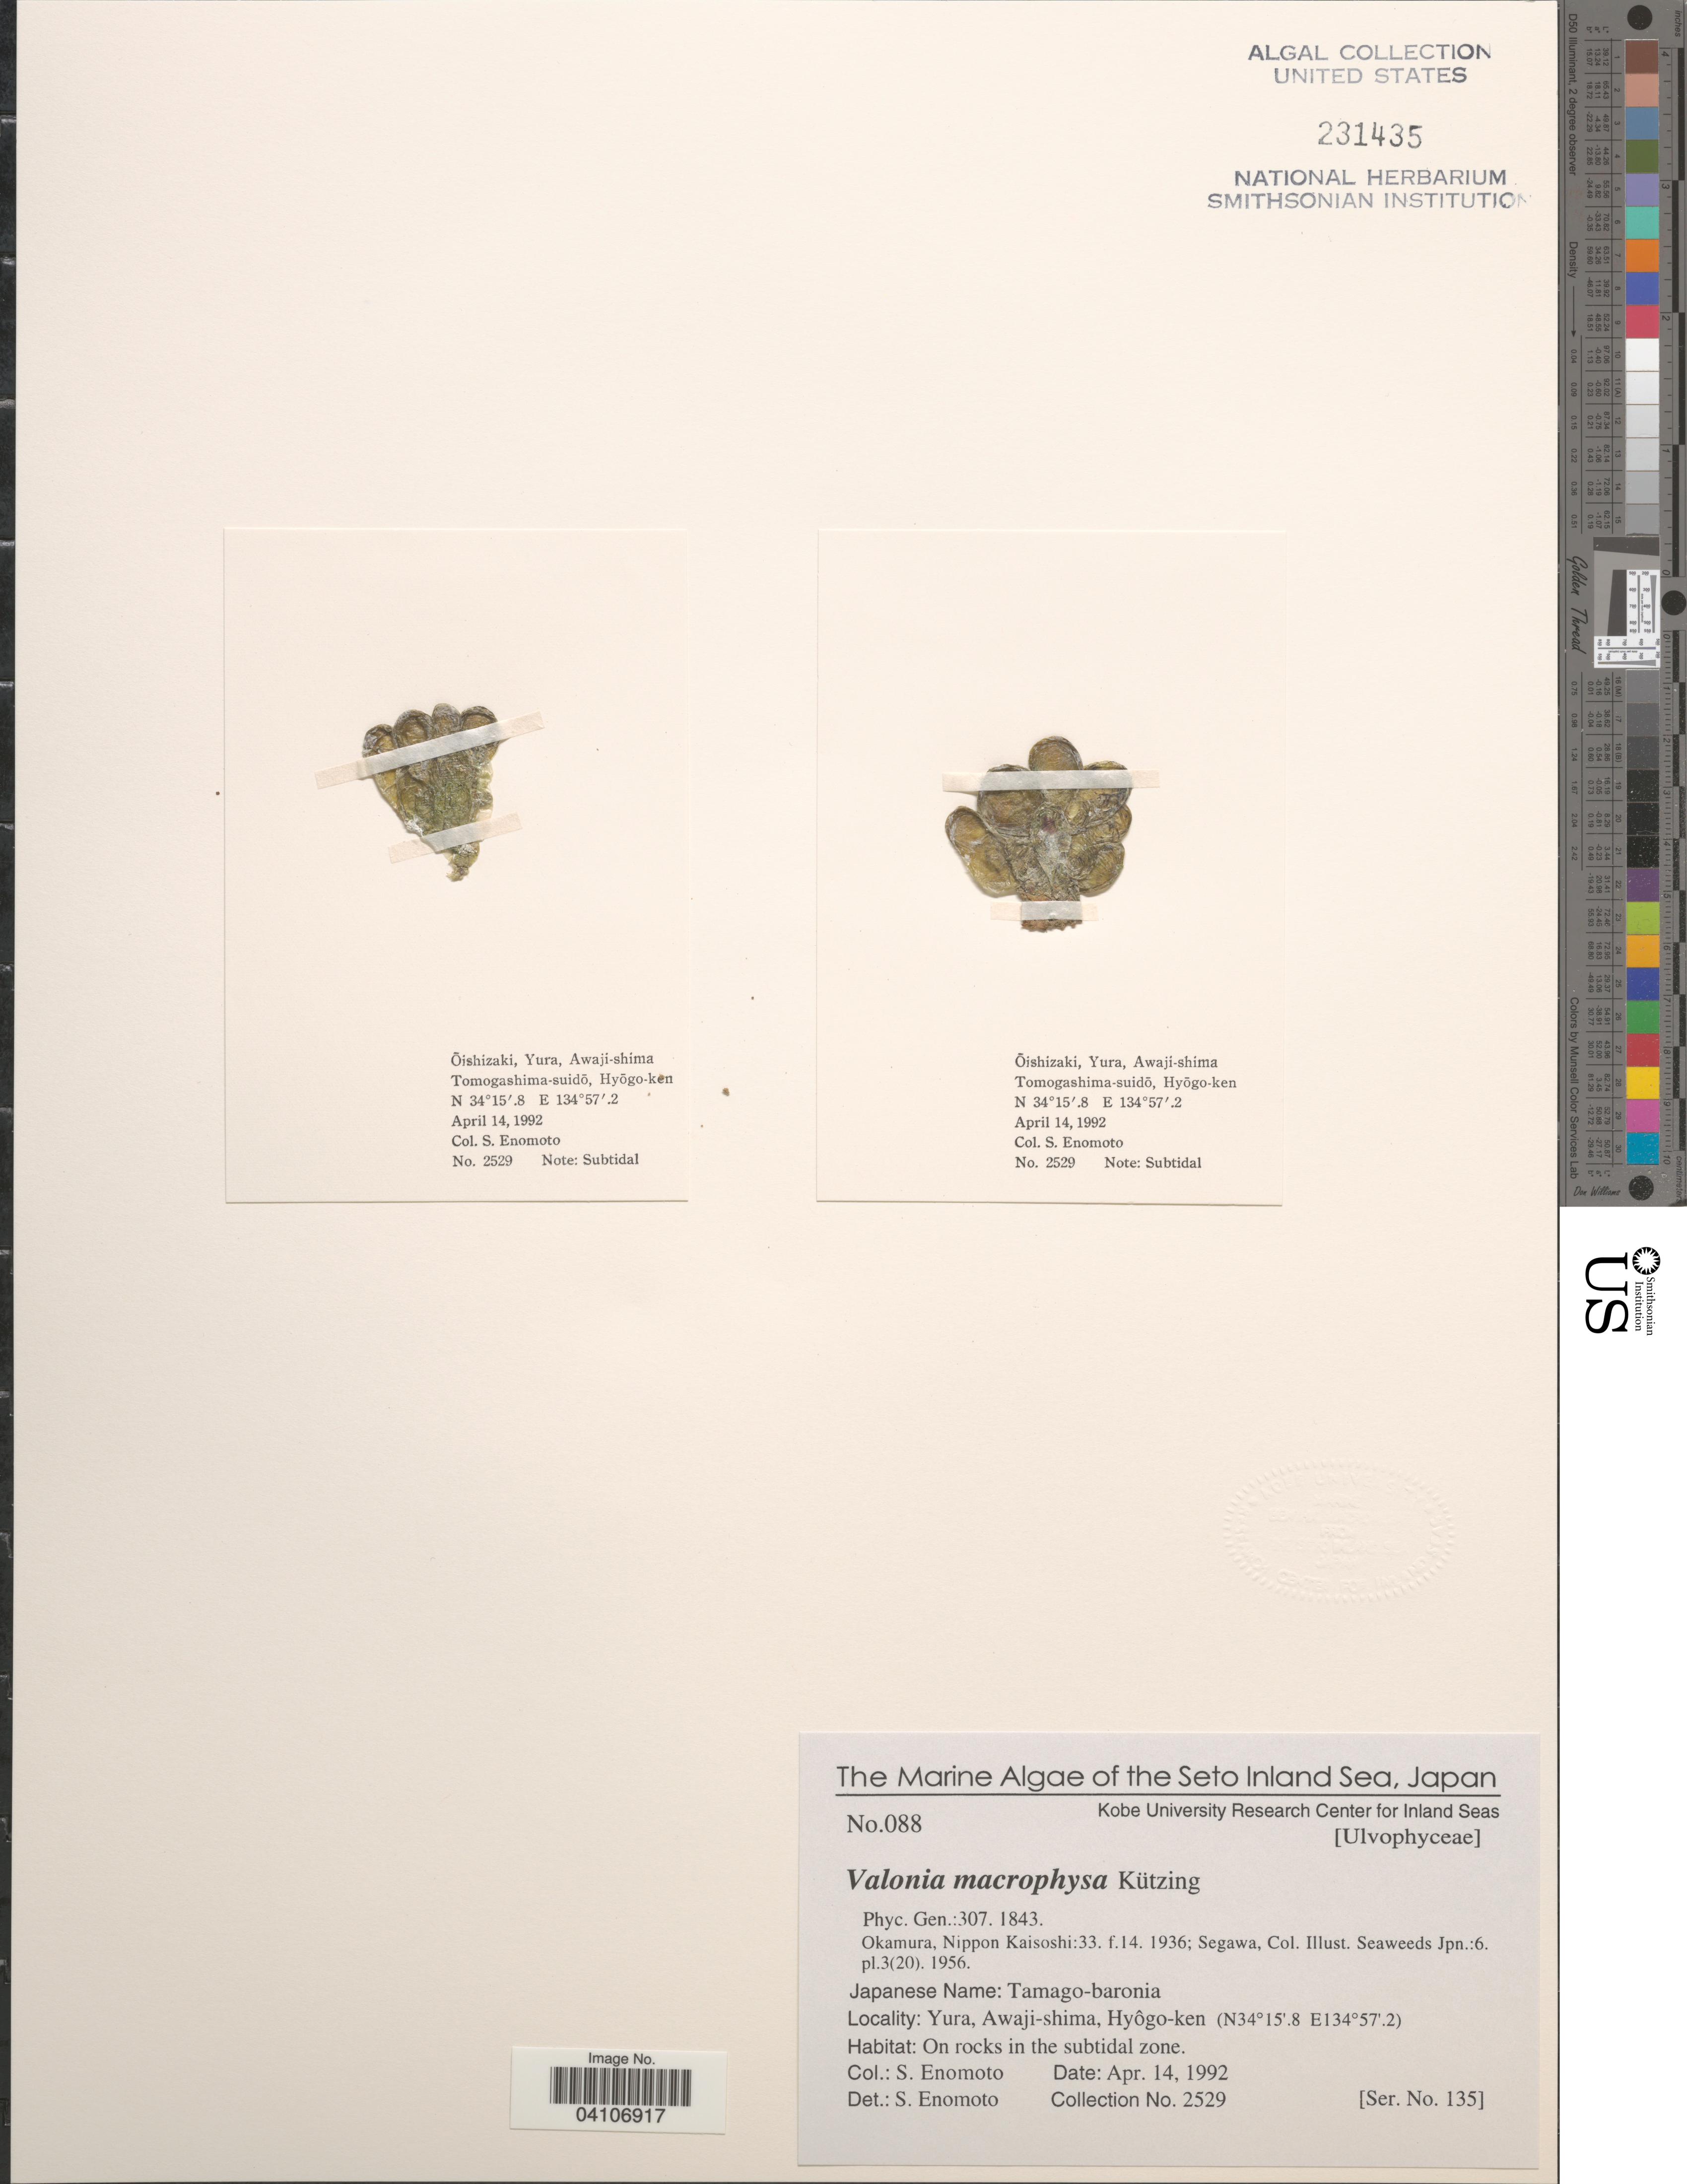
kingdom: Plantae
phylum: Chlorophyta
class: Ulvophyceae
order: Siphonocladales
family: Valoniaceae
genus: Valonia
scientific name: Valonia macrophysa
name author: Kütz.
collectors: S. Enomoto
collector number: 2529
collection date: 1992-04-14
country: Japan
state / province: Hyogo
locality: The Seto Inland Sea. Yura, Awaji-shima, Hyôgo-ken. On rocks in the subtidal zone.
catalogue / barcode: US 231435